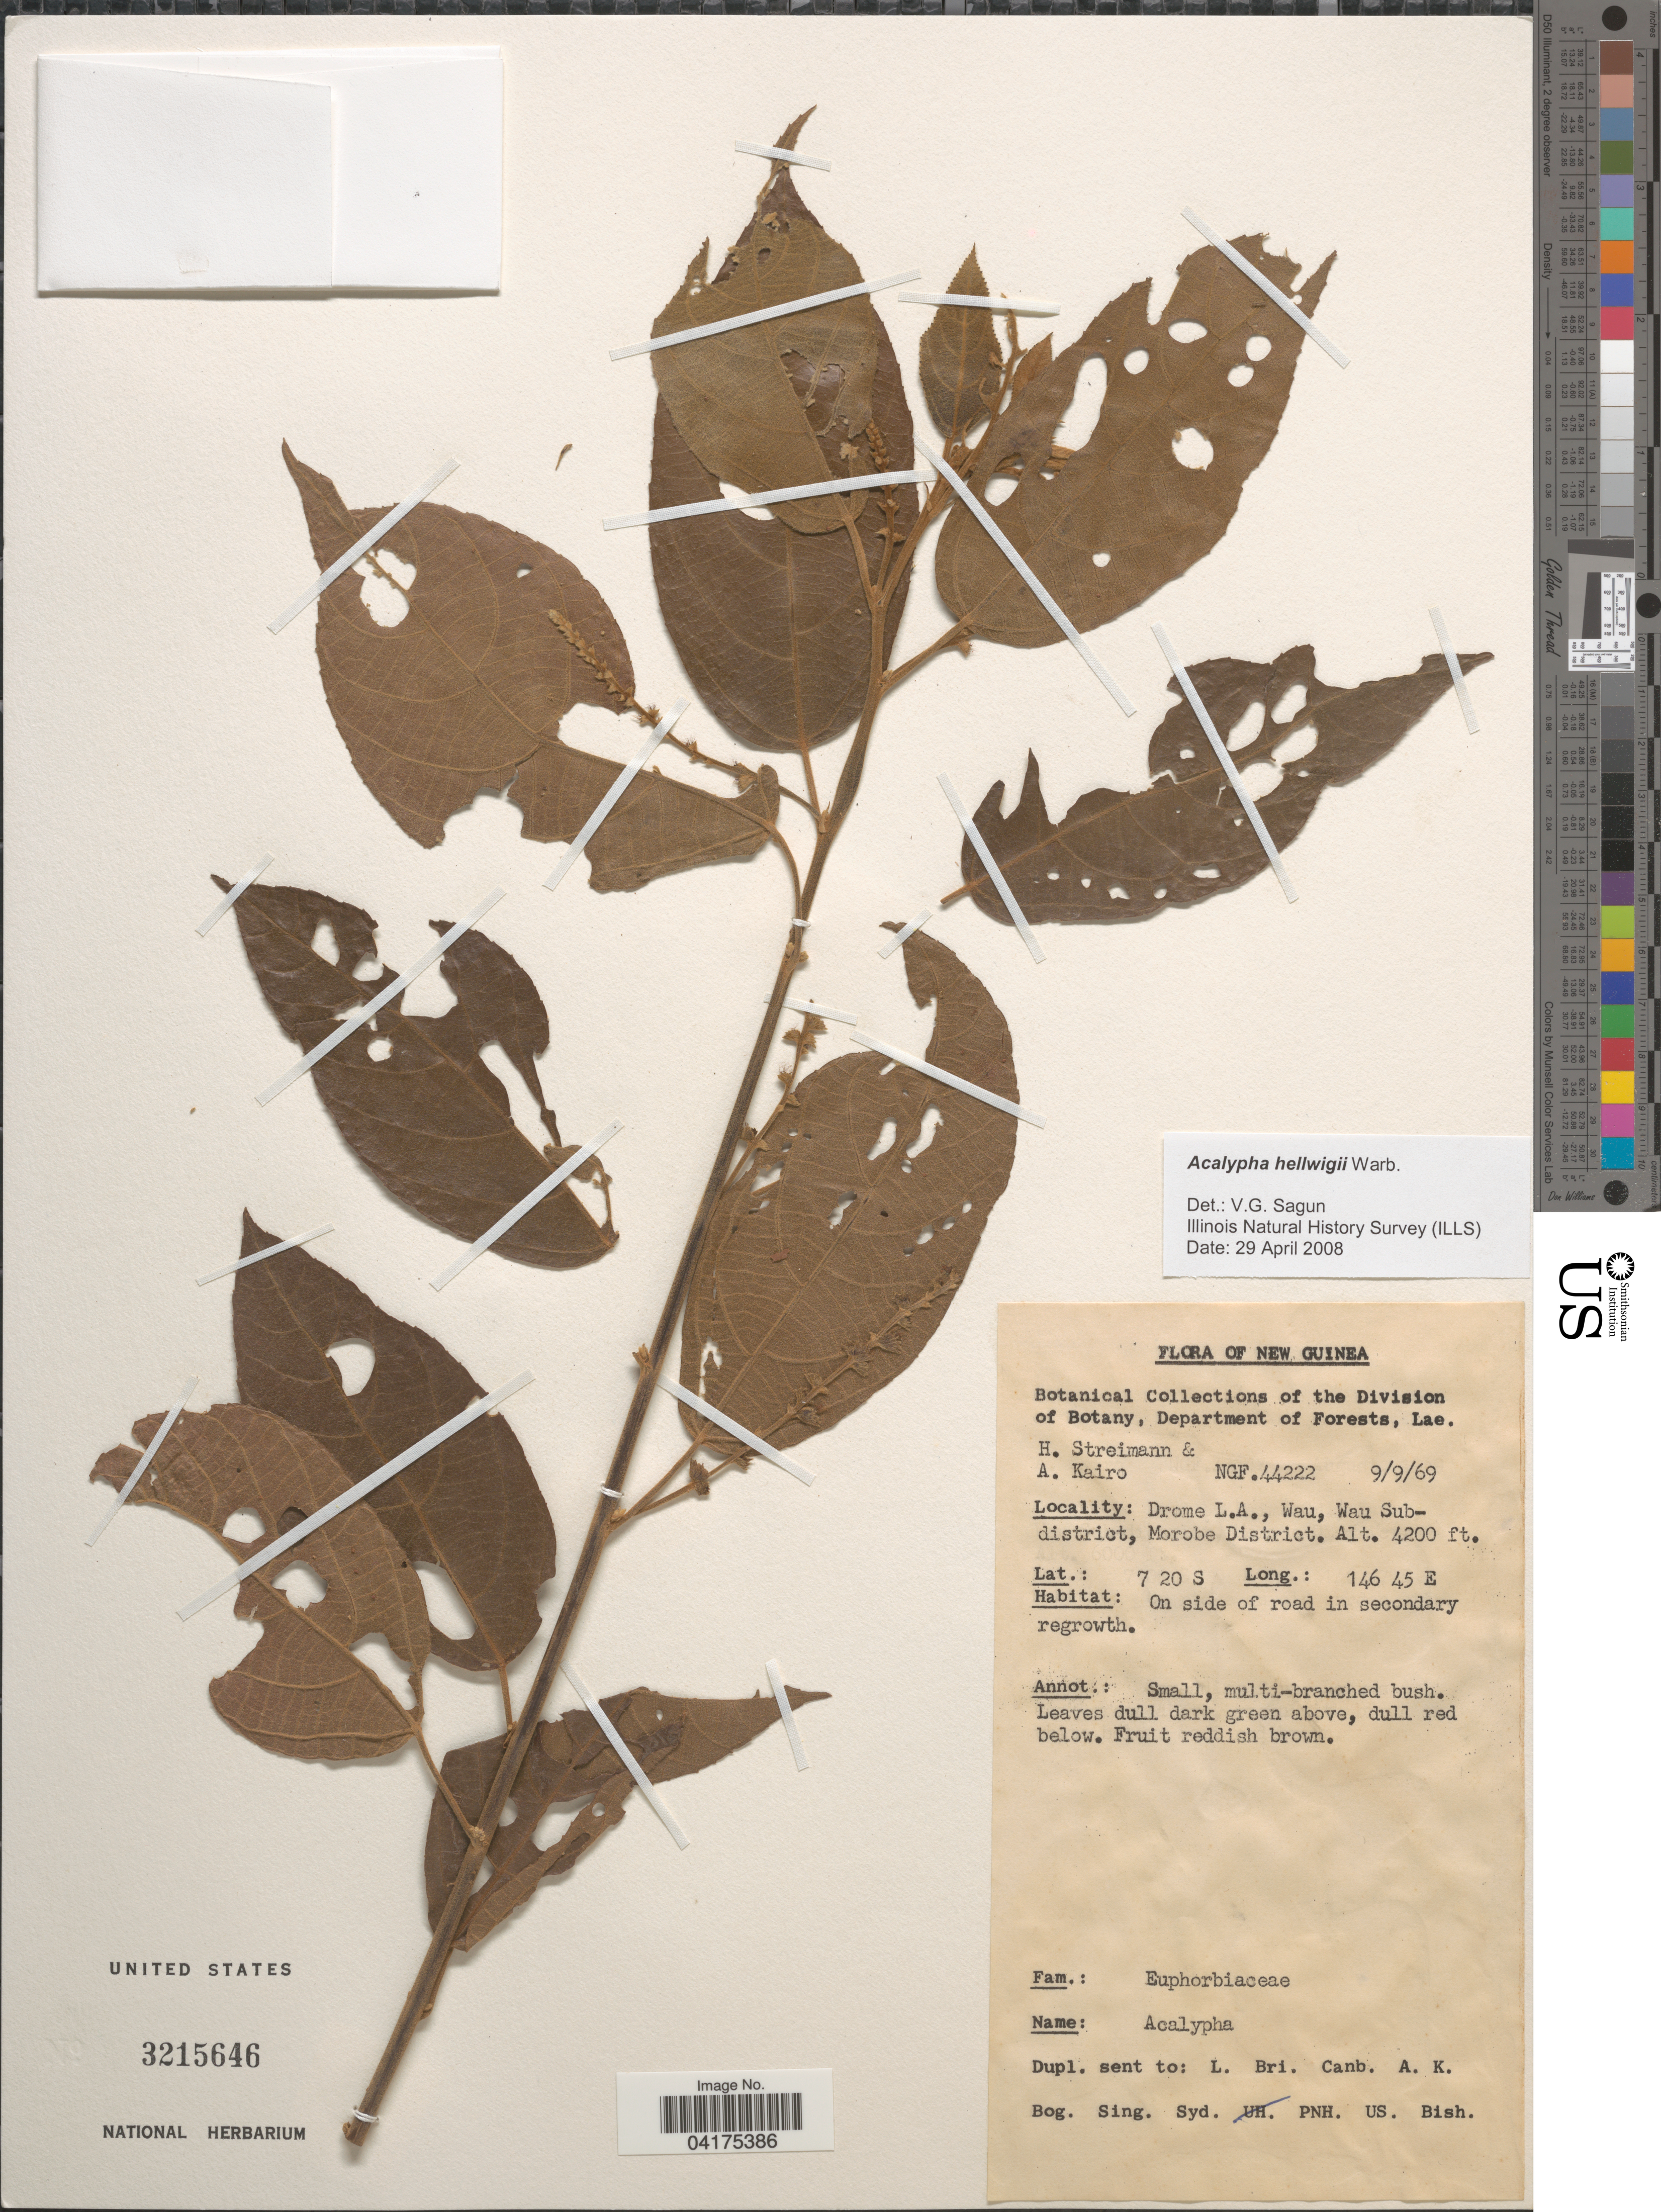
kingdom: Plantae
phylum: Tracheophyta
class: Magnoliopsida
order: Malpighiales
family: Euphorbiaceae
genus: Acalypha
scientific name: Acalypha hellwigii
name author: Warb.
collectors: H. Streimann & A. Kairo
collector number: NGF.44222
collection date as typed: Transcribed d/m/y: 9/9/69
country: Papua New Guinea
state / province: Morobe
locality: Drome L.A., Wau, Wau Sub-district, Morobe District.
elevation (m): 1280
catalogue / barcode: US 3215646